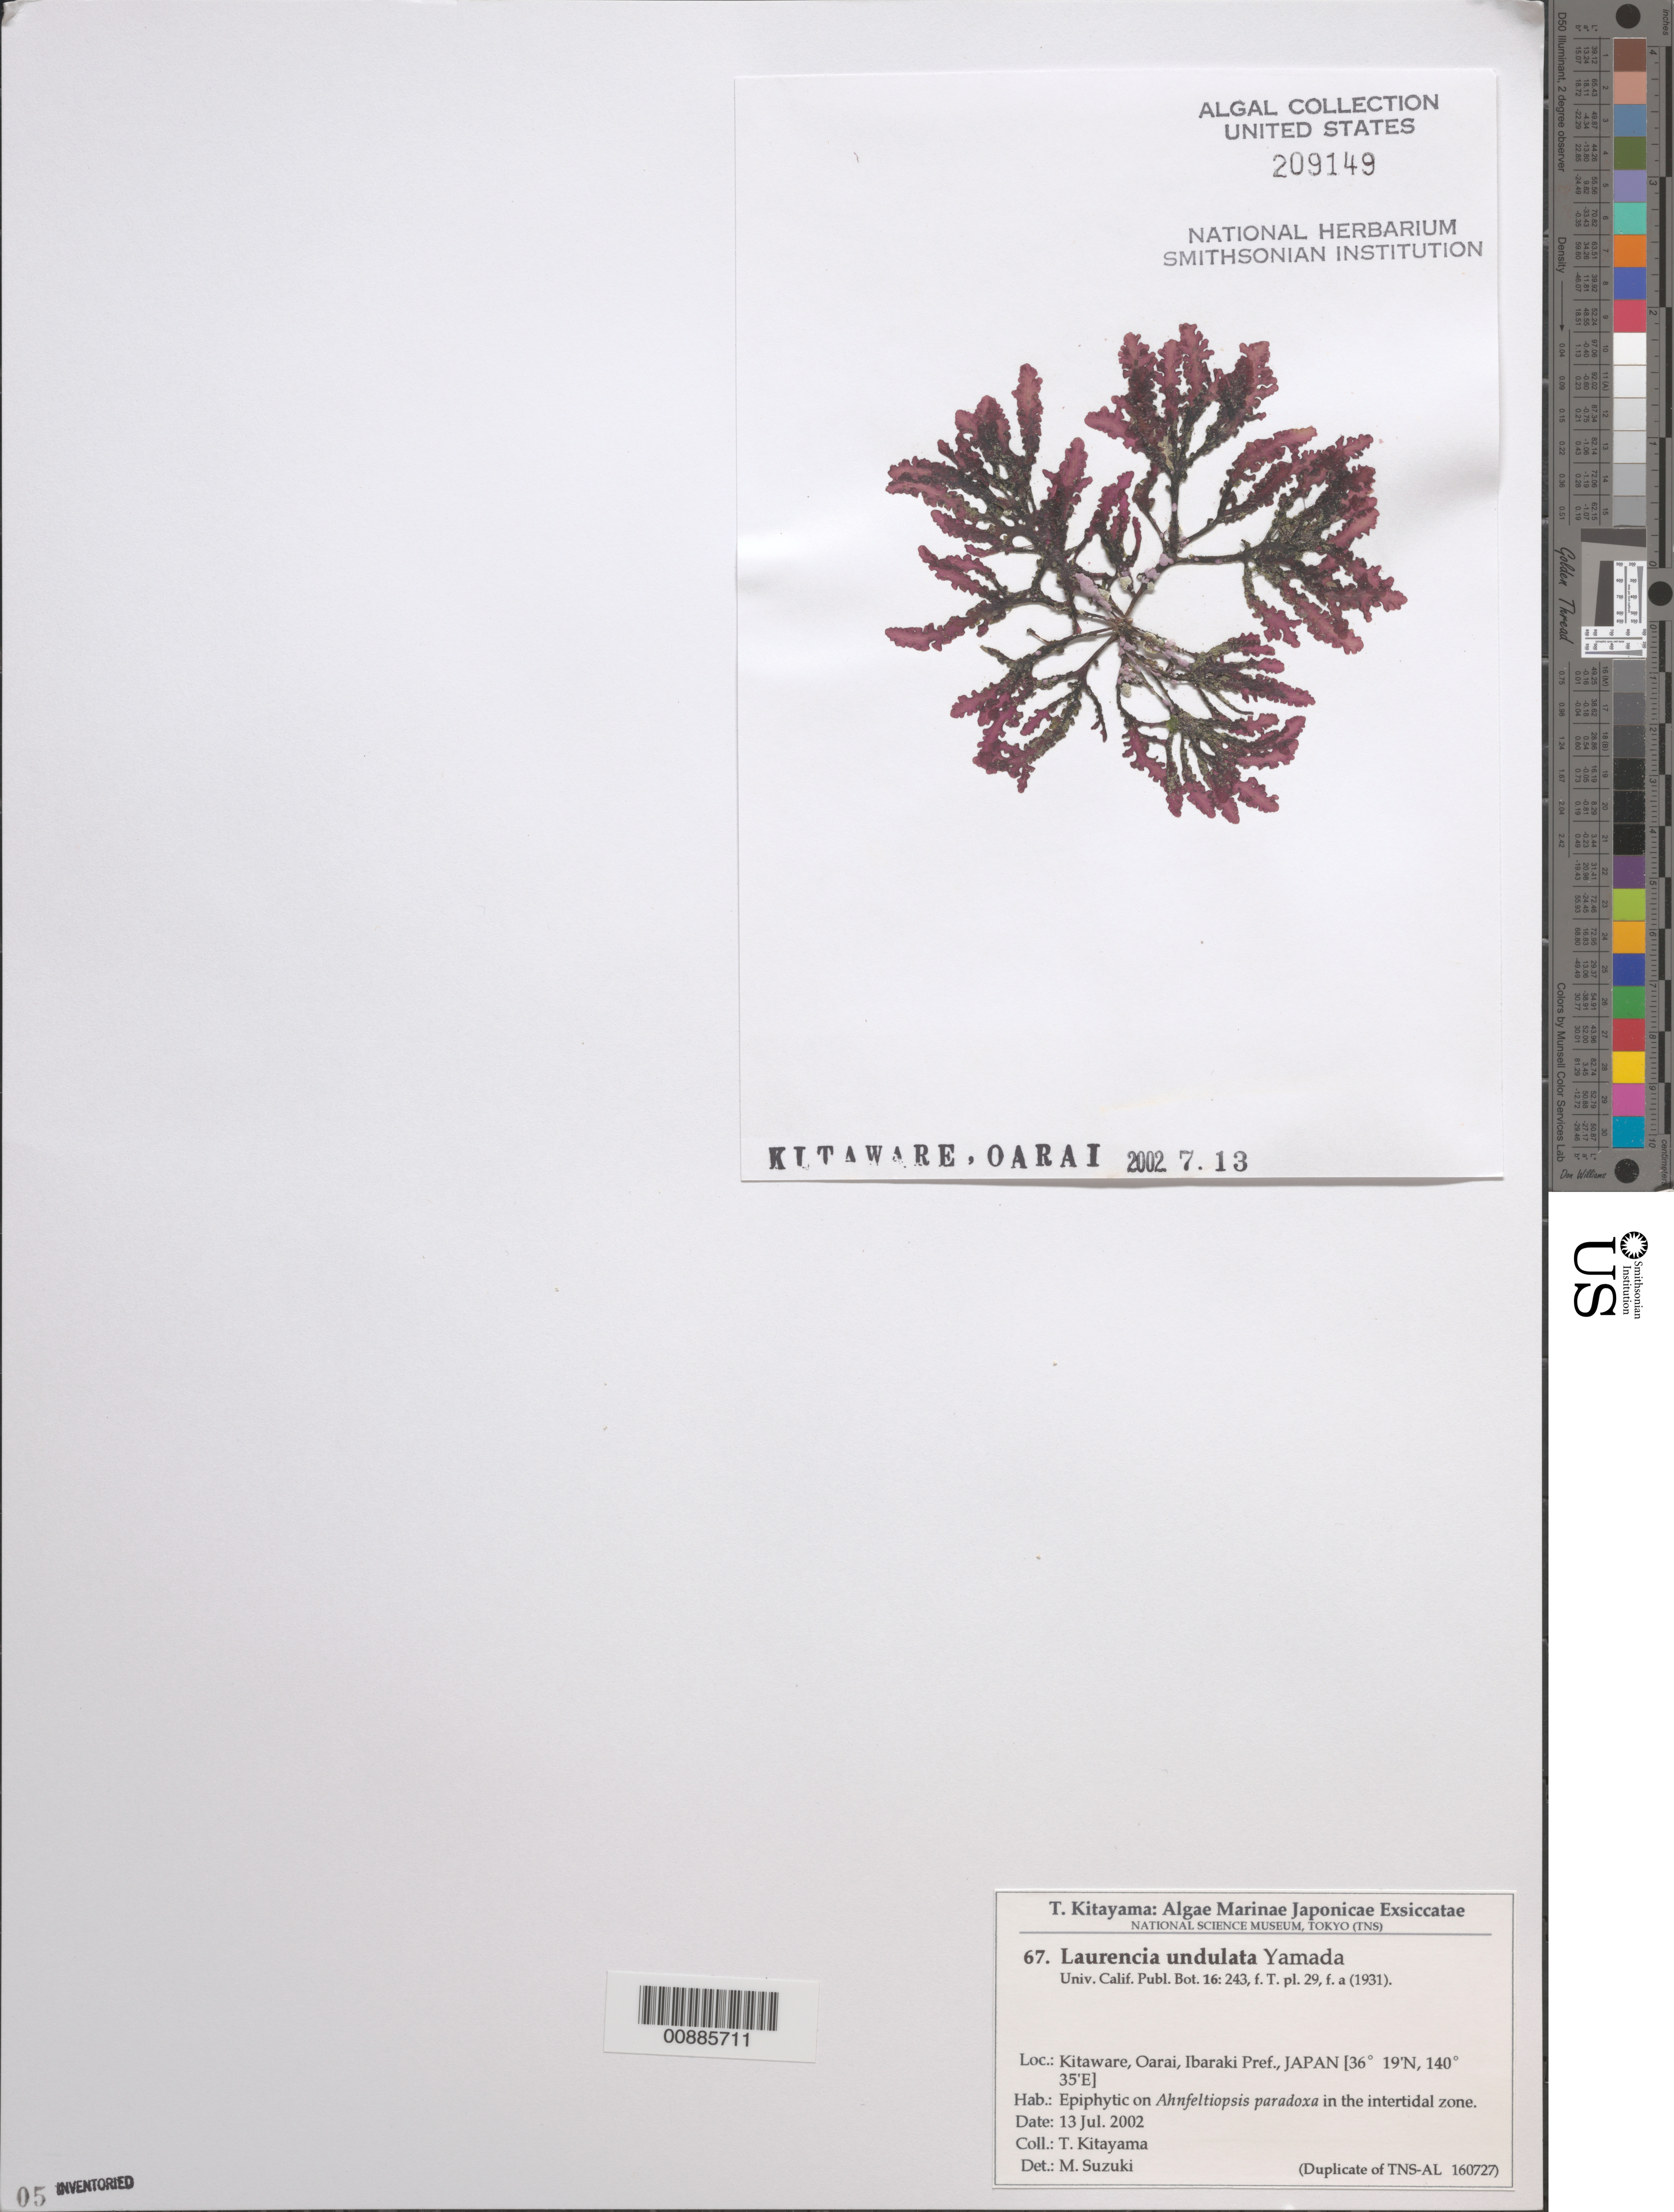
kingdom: Plantae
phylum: Rhodophyta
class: Florideophyceae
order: Ceramiales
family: Rhodomelaceae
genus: Laurencia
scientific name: Laurencia undulata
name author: Yamada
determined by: Suzuki, M.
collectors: T. Kitayama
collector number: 67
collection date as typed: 13 Jul 2002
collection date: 2002-07-13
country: Japan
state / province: Ibaraki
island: Honshu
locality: Kitaware, Oarai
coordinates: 36 19' N, 140 35' E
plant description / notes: Kitayama, T., Algae Marinae Japonicae Exsiccatae, Fasc. III (Nos. 51-75)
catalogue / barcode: US 209149